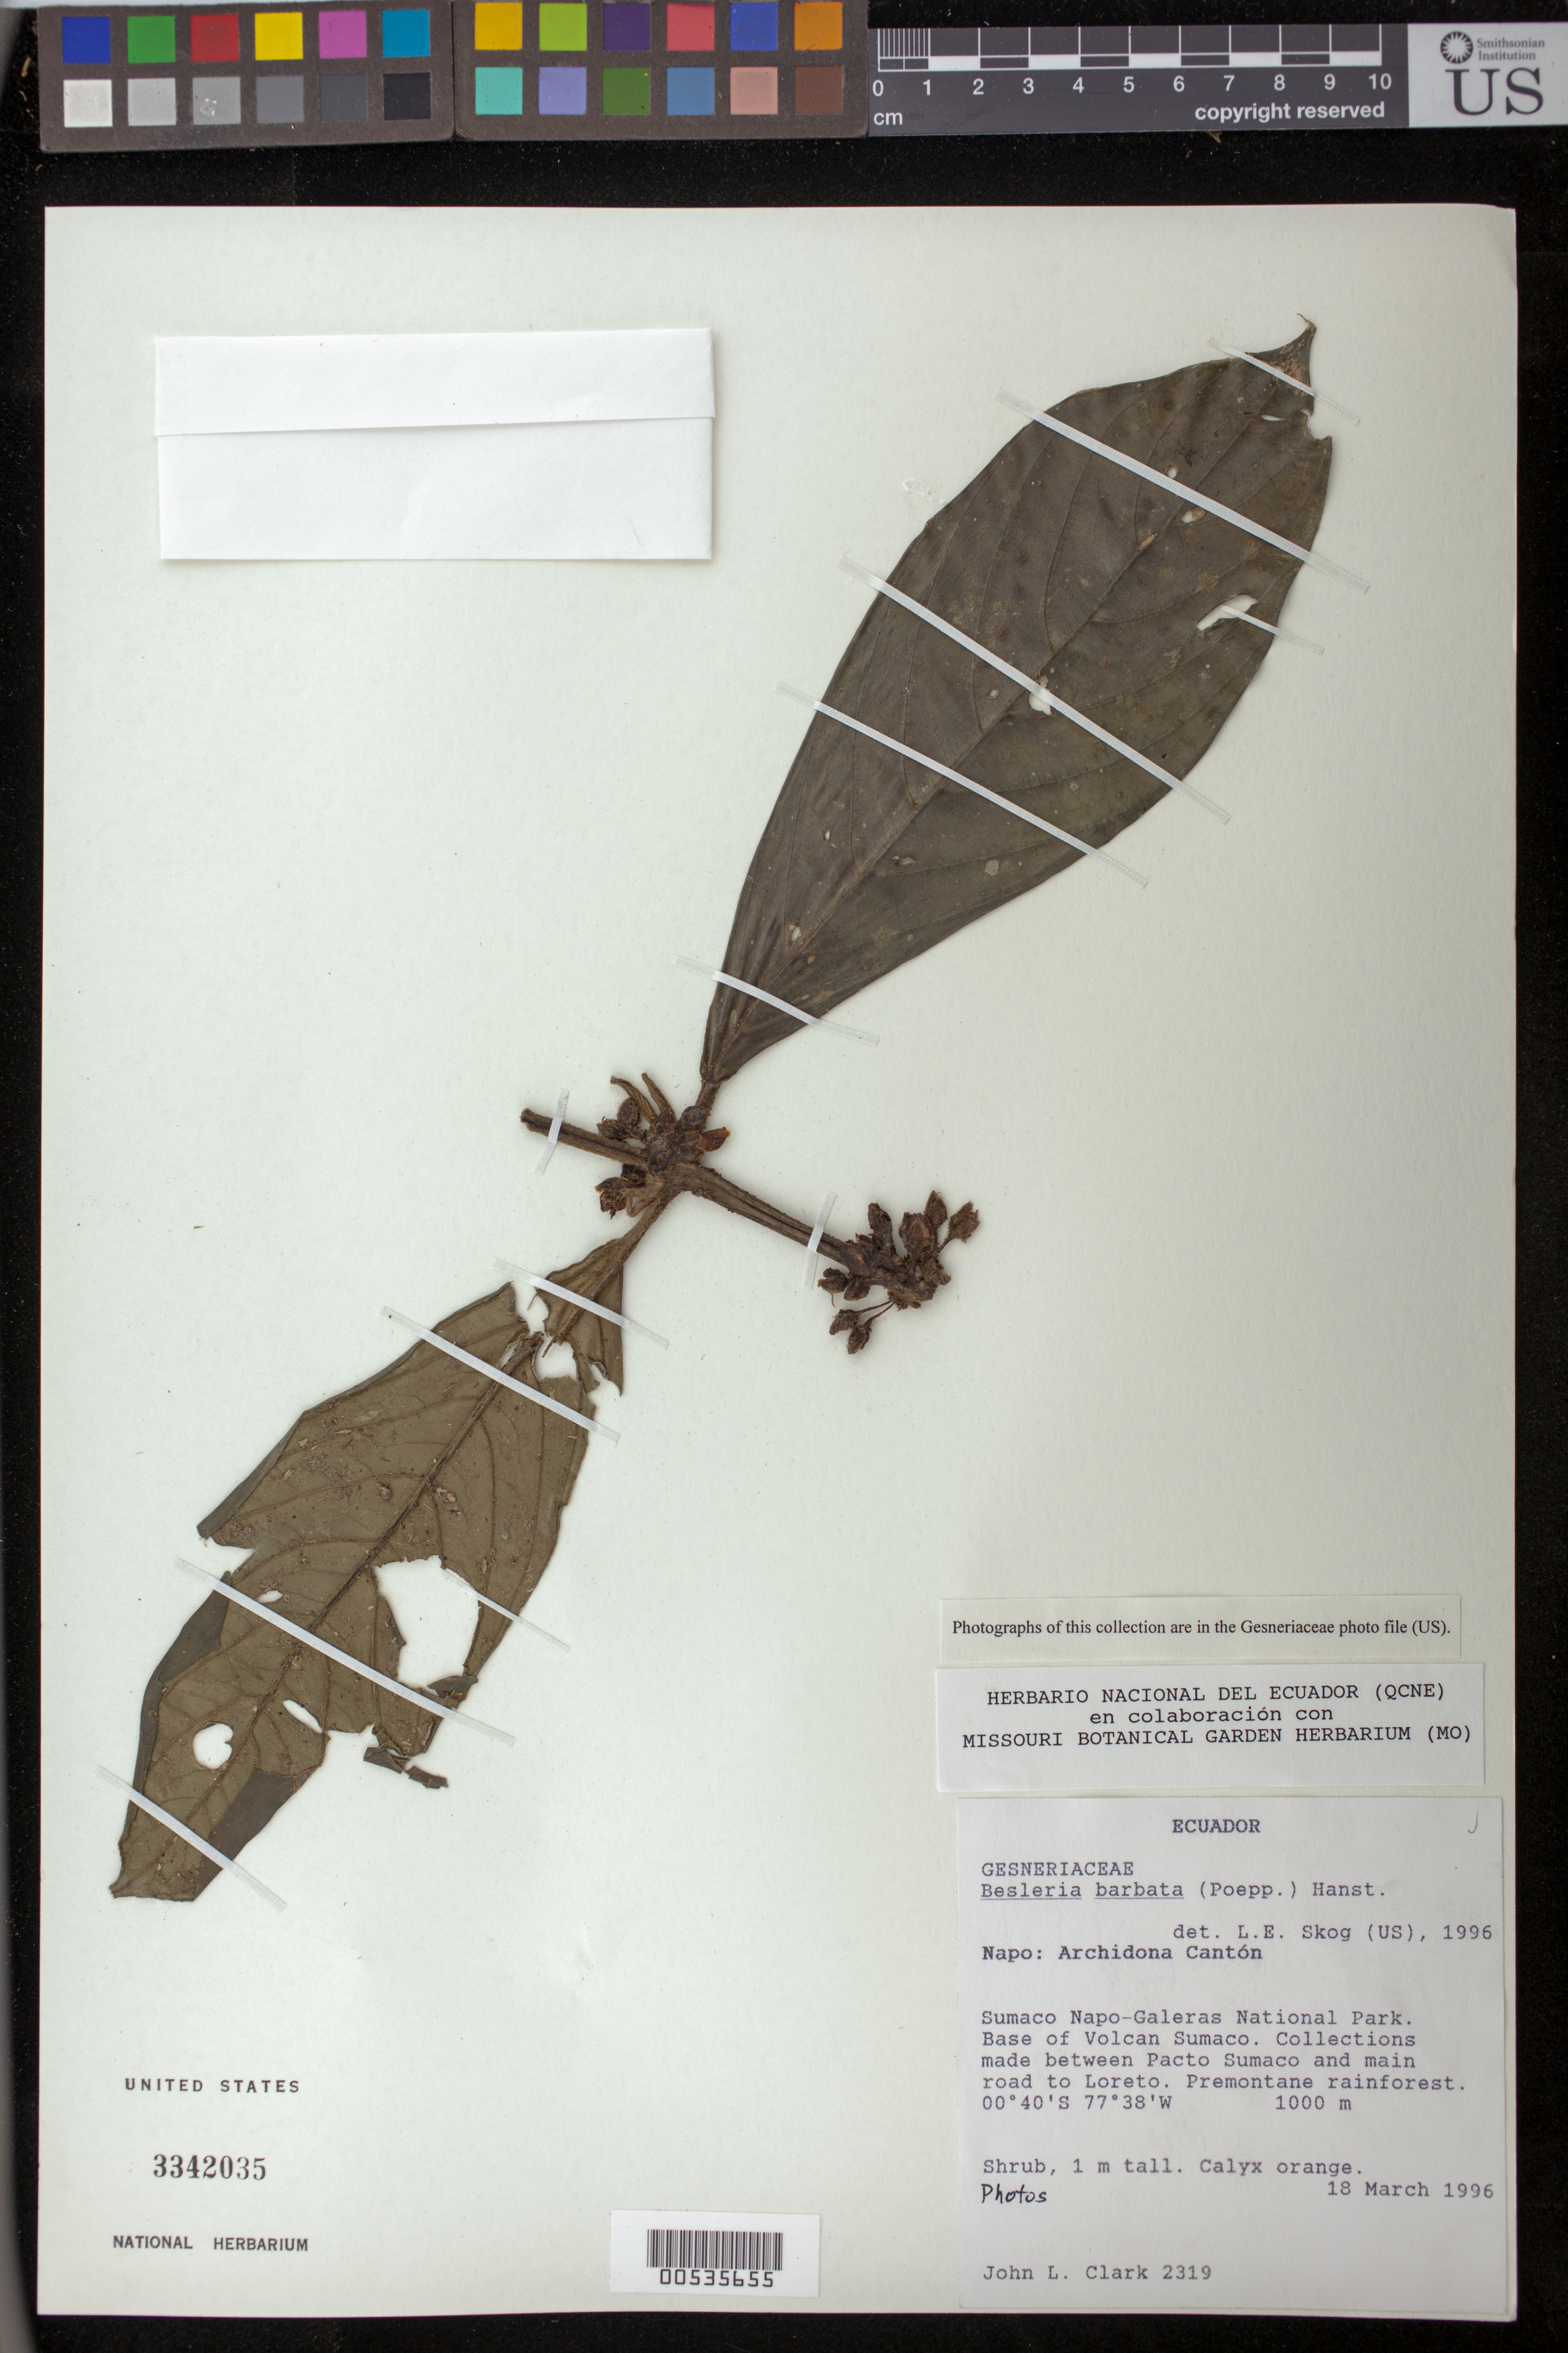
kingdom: Plantae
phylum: Tracheophyta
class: Magnoliopsida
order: Lamiales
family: Gesneriaceae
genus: Besleria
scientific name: Besleria barbata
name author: (Poepp.) Hanst.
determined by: Skog, Laurence E.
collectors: J. L. Clark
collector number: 2319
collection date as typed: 18 Mar 1996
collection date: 1996-03-18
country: Ecuador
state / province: Napo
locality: Archidona Cantón. Sumaco Napo-Galeras National Park, base of Volcan Sumaco; between Pacto Sumaco and main road to Loreto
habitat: Premontane rainforest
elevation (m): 1000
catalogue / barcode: US 3342035